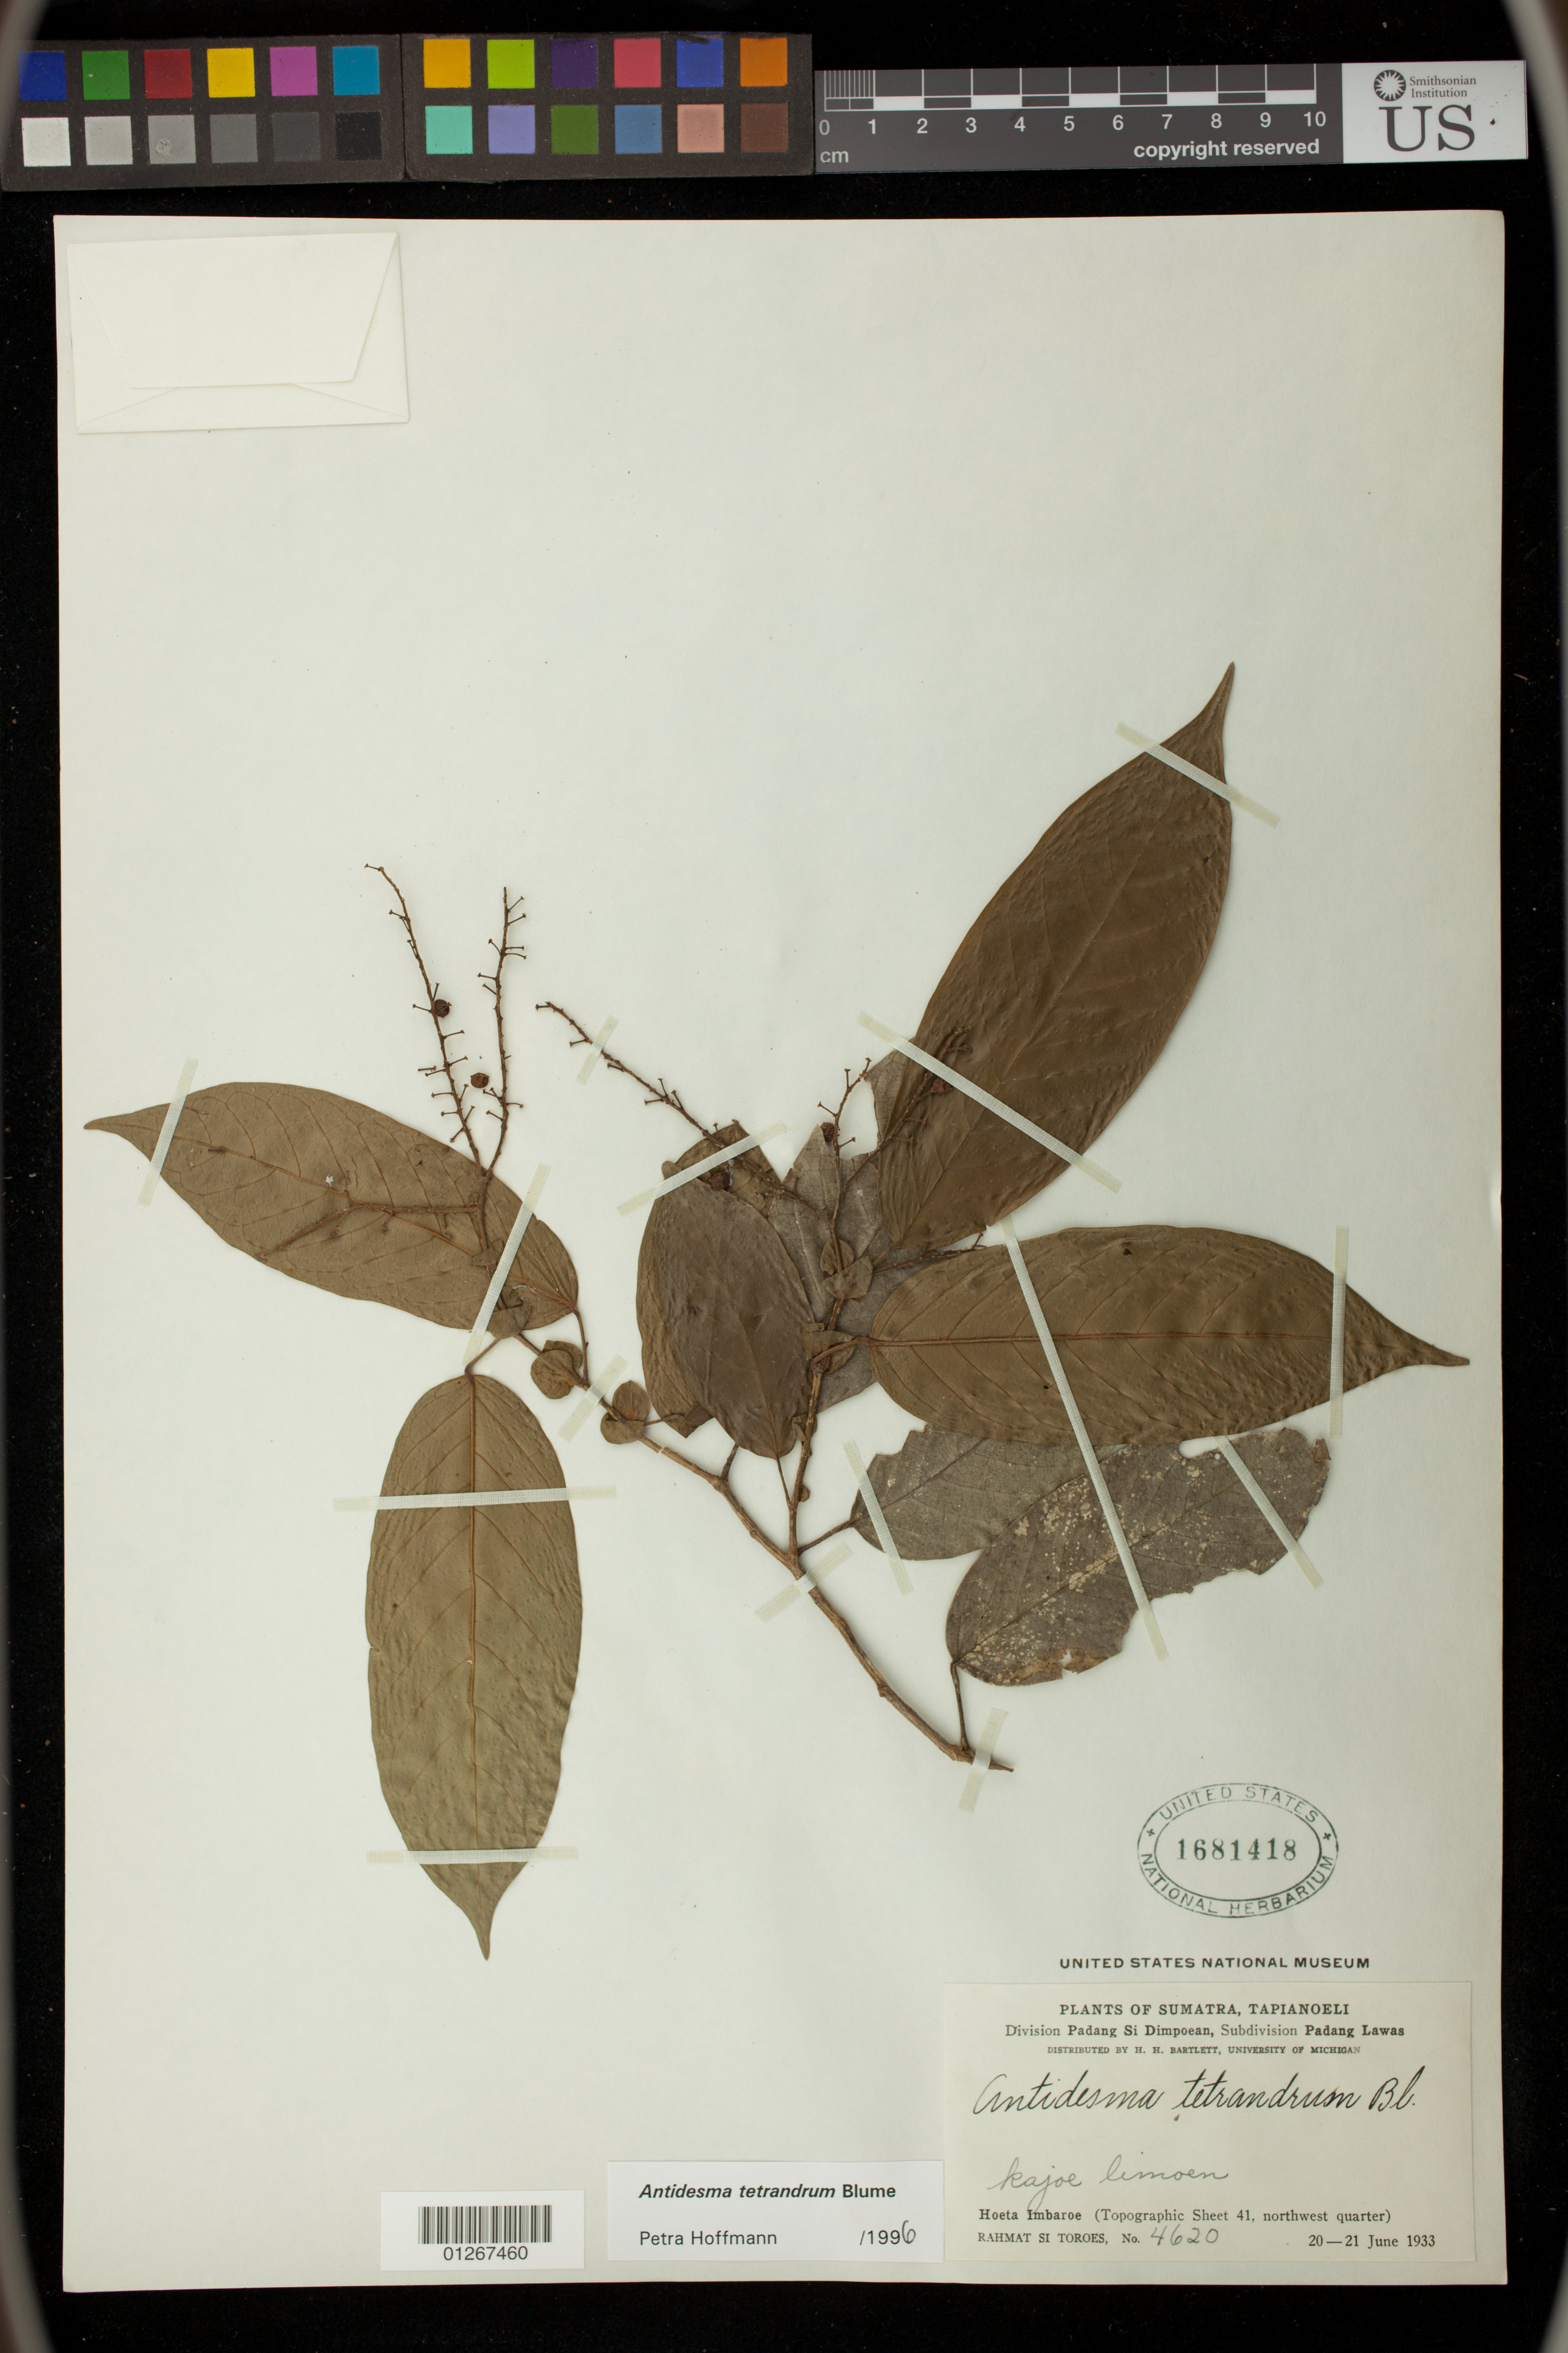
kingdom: Plantae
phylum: Tracheophyta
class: Magnoliopsida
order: Malpighiales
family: Phyllanthaceae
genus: Antidesma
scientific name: Antidesma tetrandrum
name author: Blume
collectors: Rahmat Si Boeea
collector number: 4620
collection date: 1933-06-20/1933-06-21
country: Indonesia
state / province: Sumatra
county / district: Sumatera Utara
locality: Padang Lawas, Padang Si Dimpmoean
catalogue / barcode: US 1681418